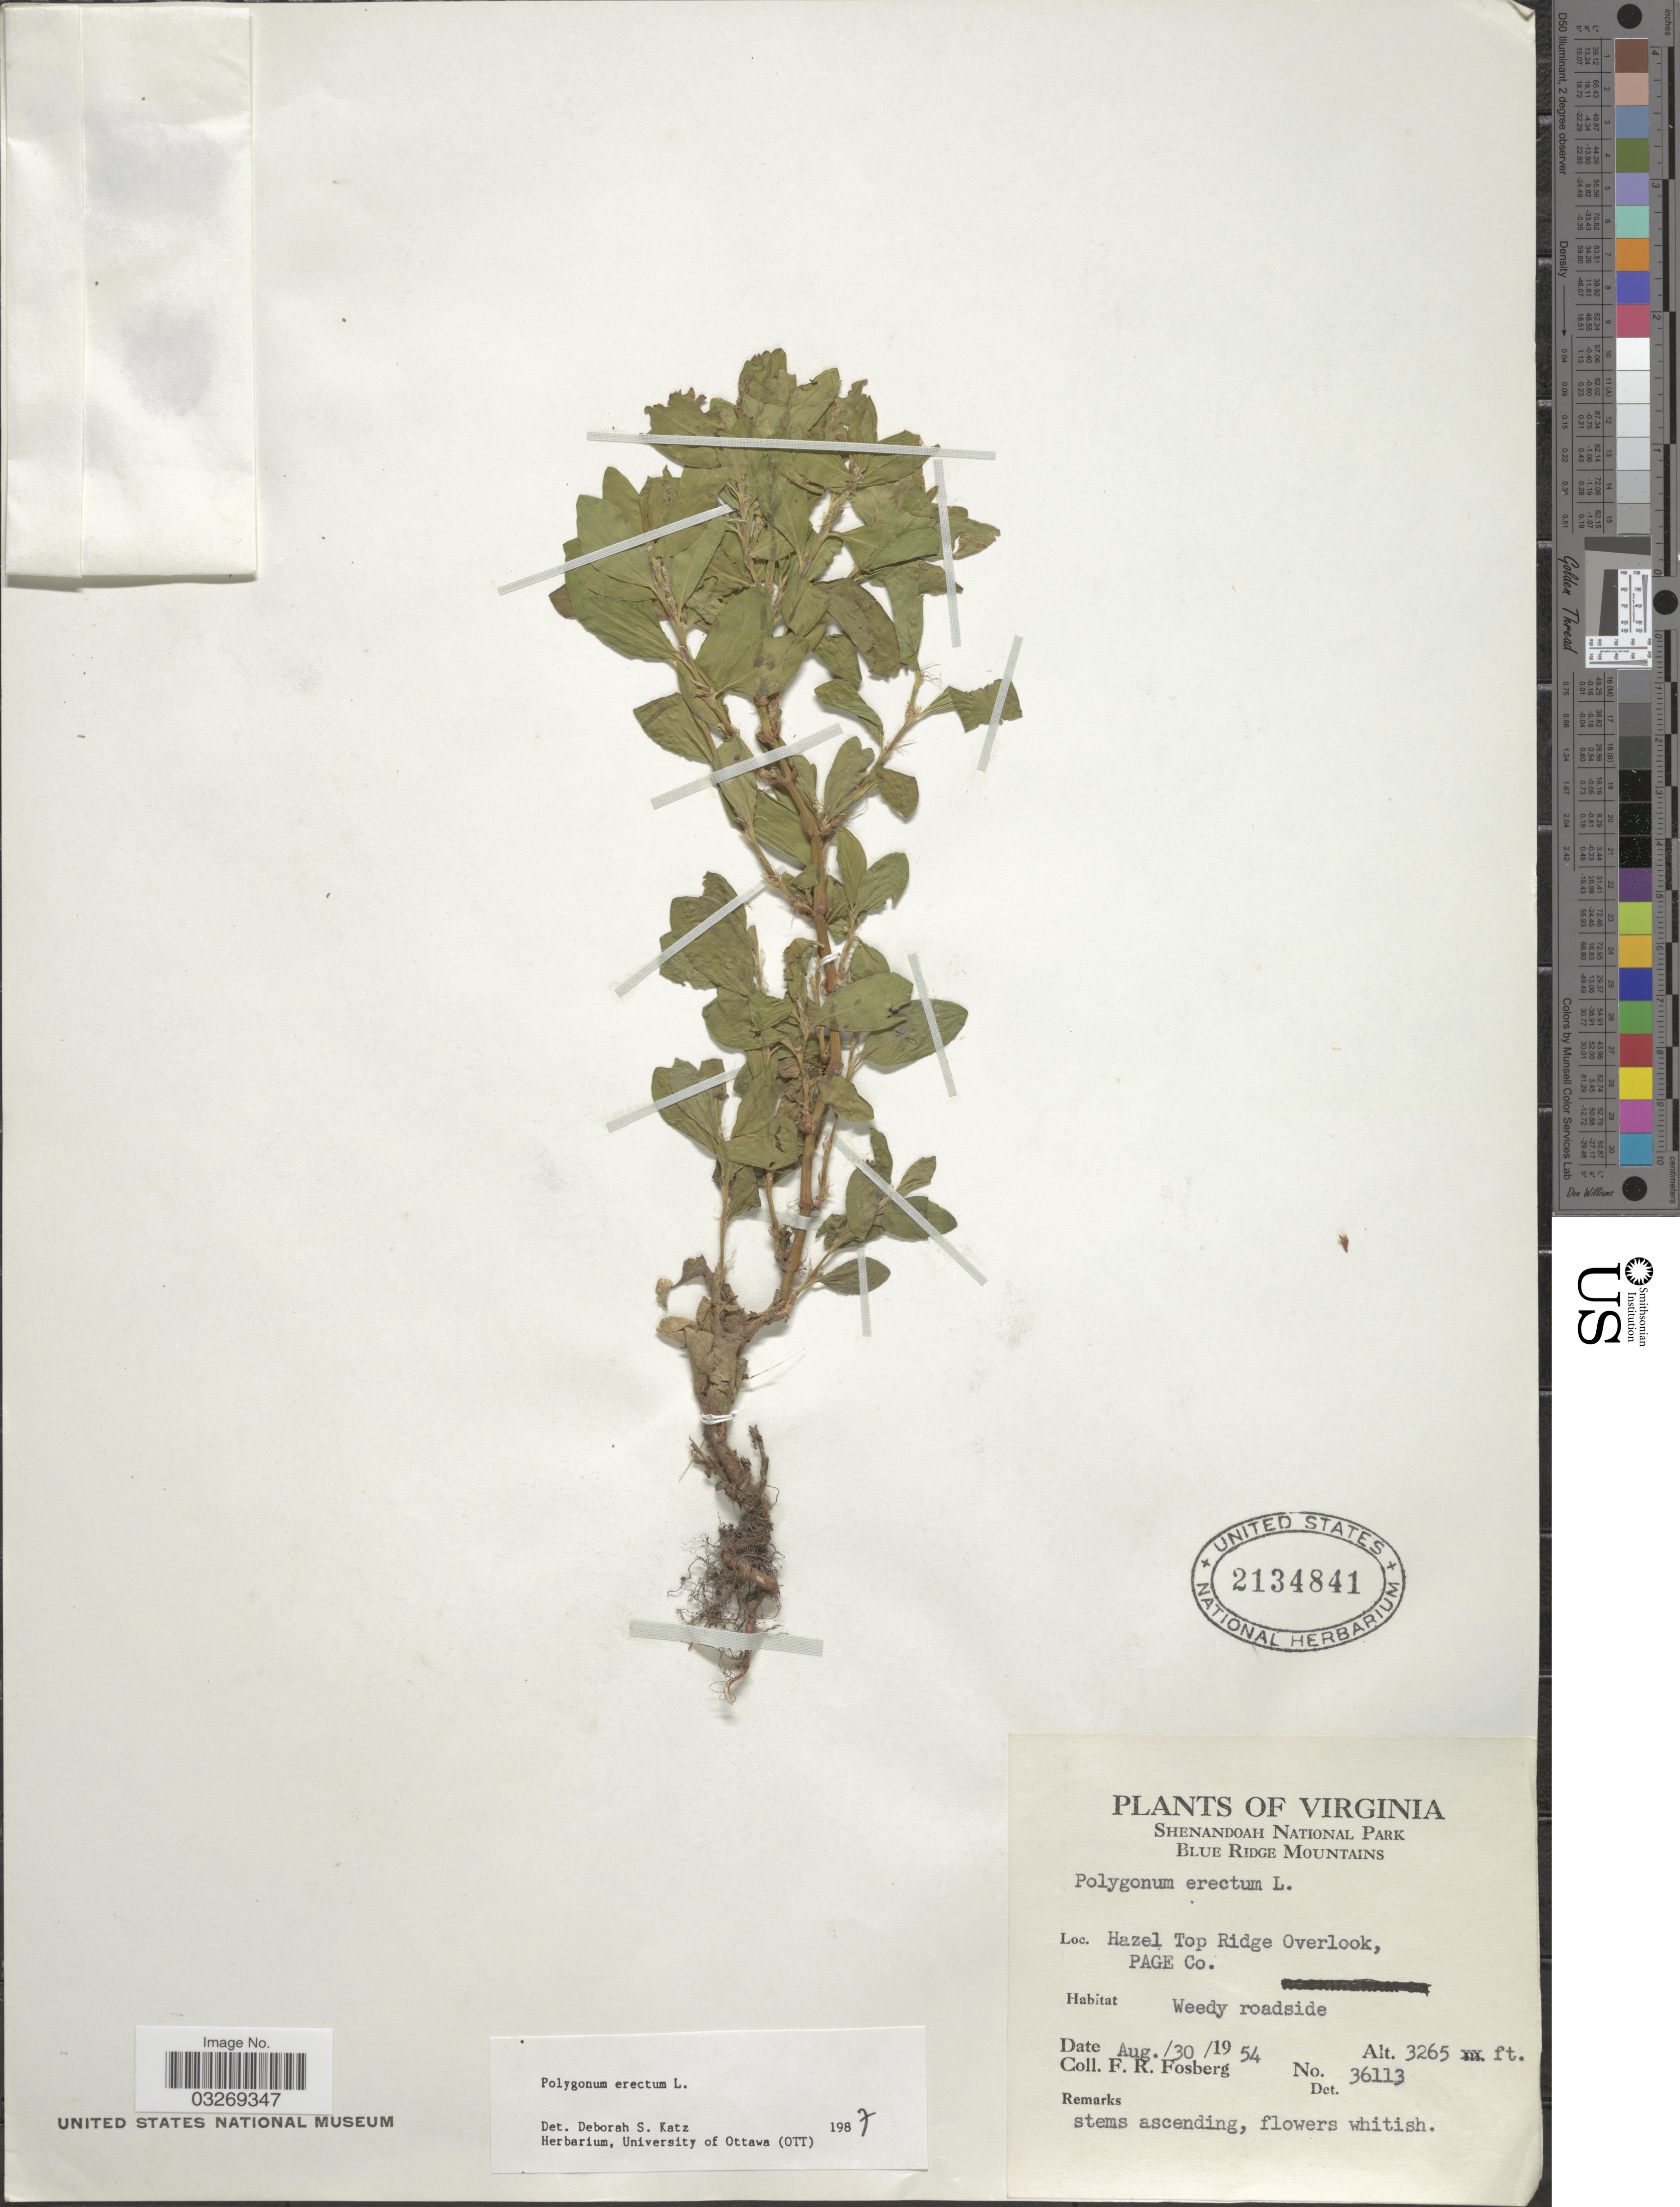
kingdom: Plantae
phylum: Tracheophyta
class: Magnoliopsida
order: Caryophyllales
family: Polygonaceae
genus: Polygonum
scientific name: Polygonum erectum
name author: L.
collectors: F. R. Fosberg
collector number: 36113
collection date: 1954-08-30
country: United States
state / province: Virginia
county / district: Page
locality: Shenandoah National Park, Blue Ridge Mountains, Hazel Top Ridge Overlook, Page Co.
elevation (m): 995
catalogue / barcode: US 2134841